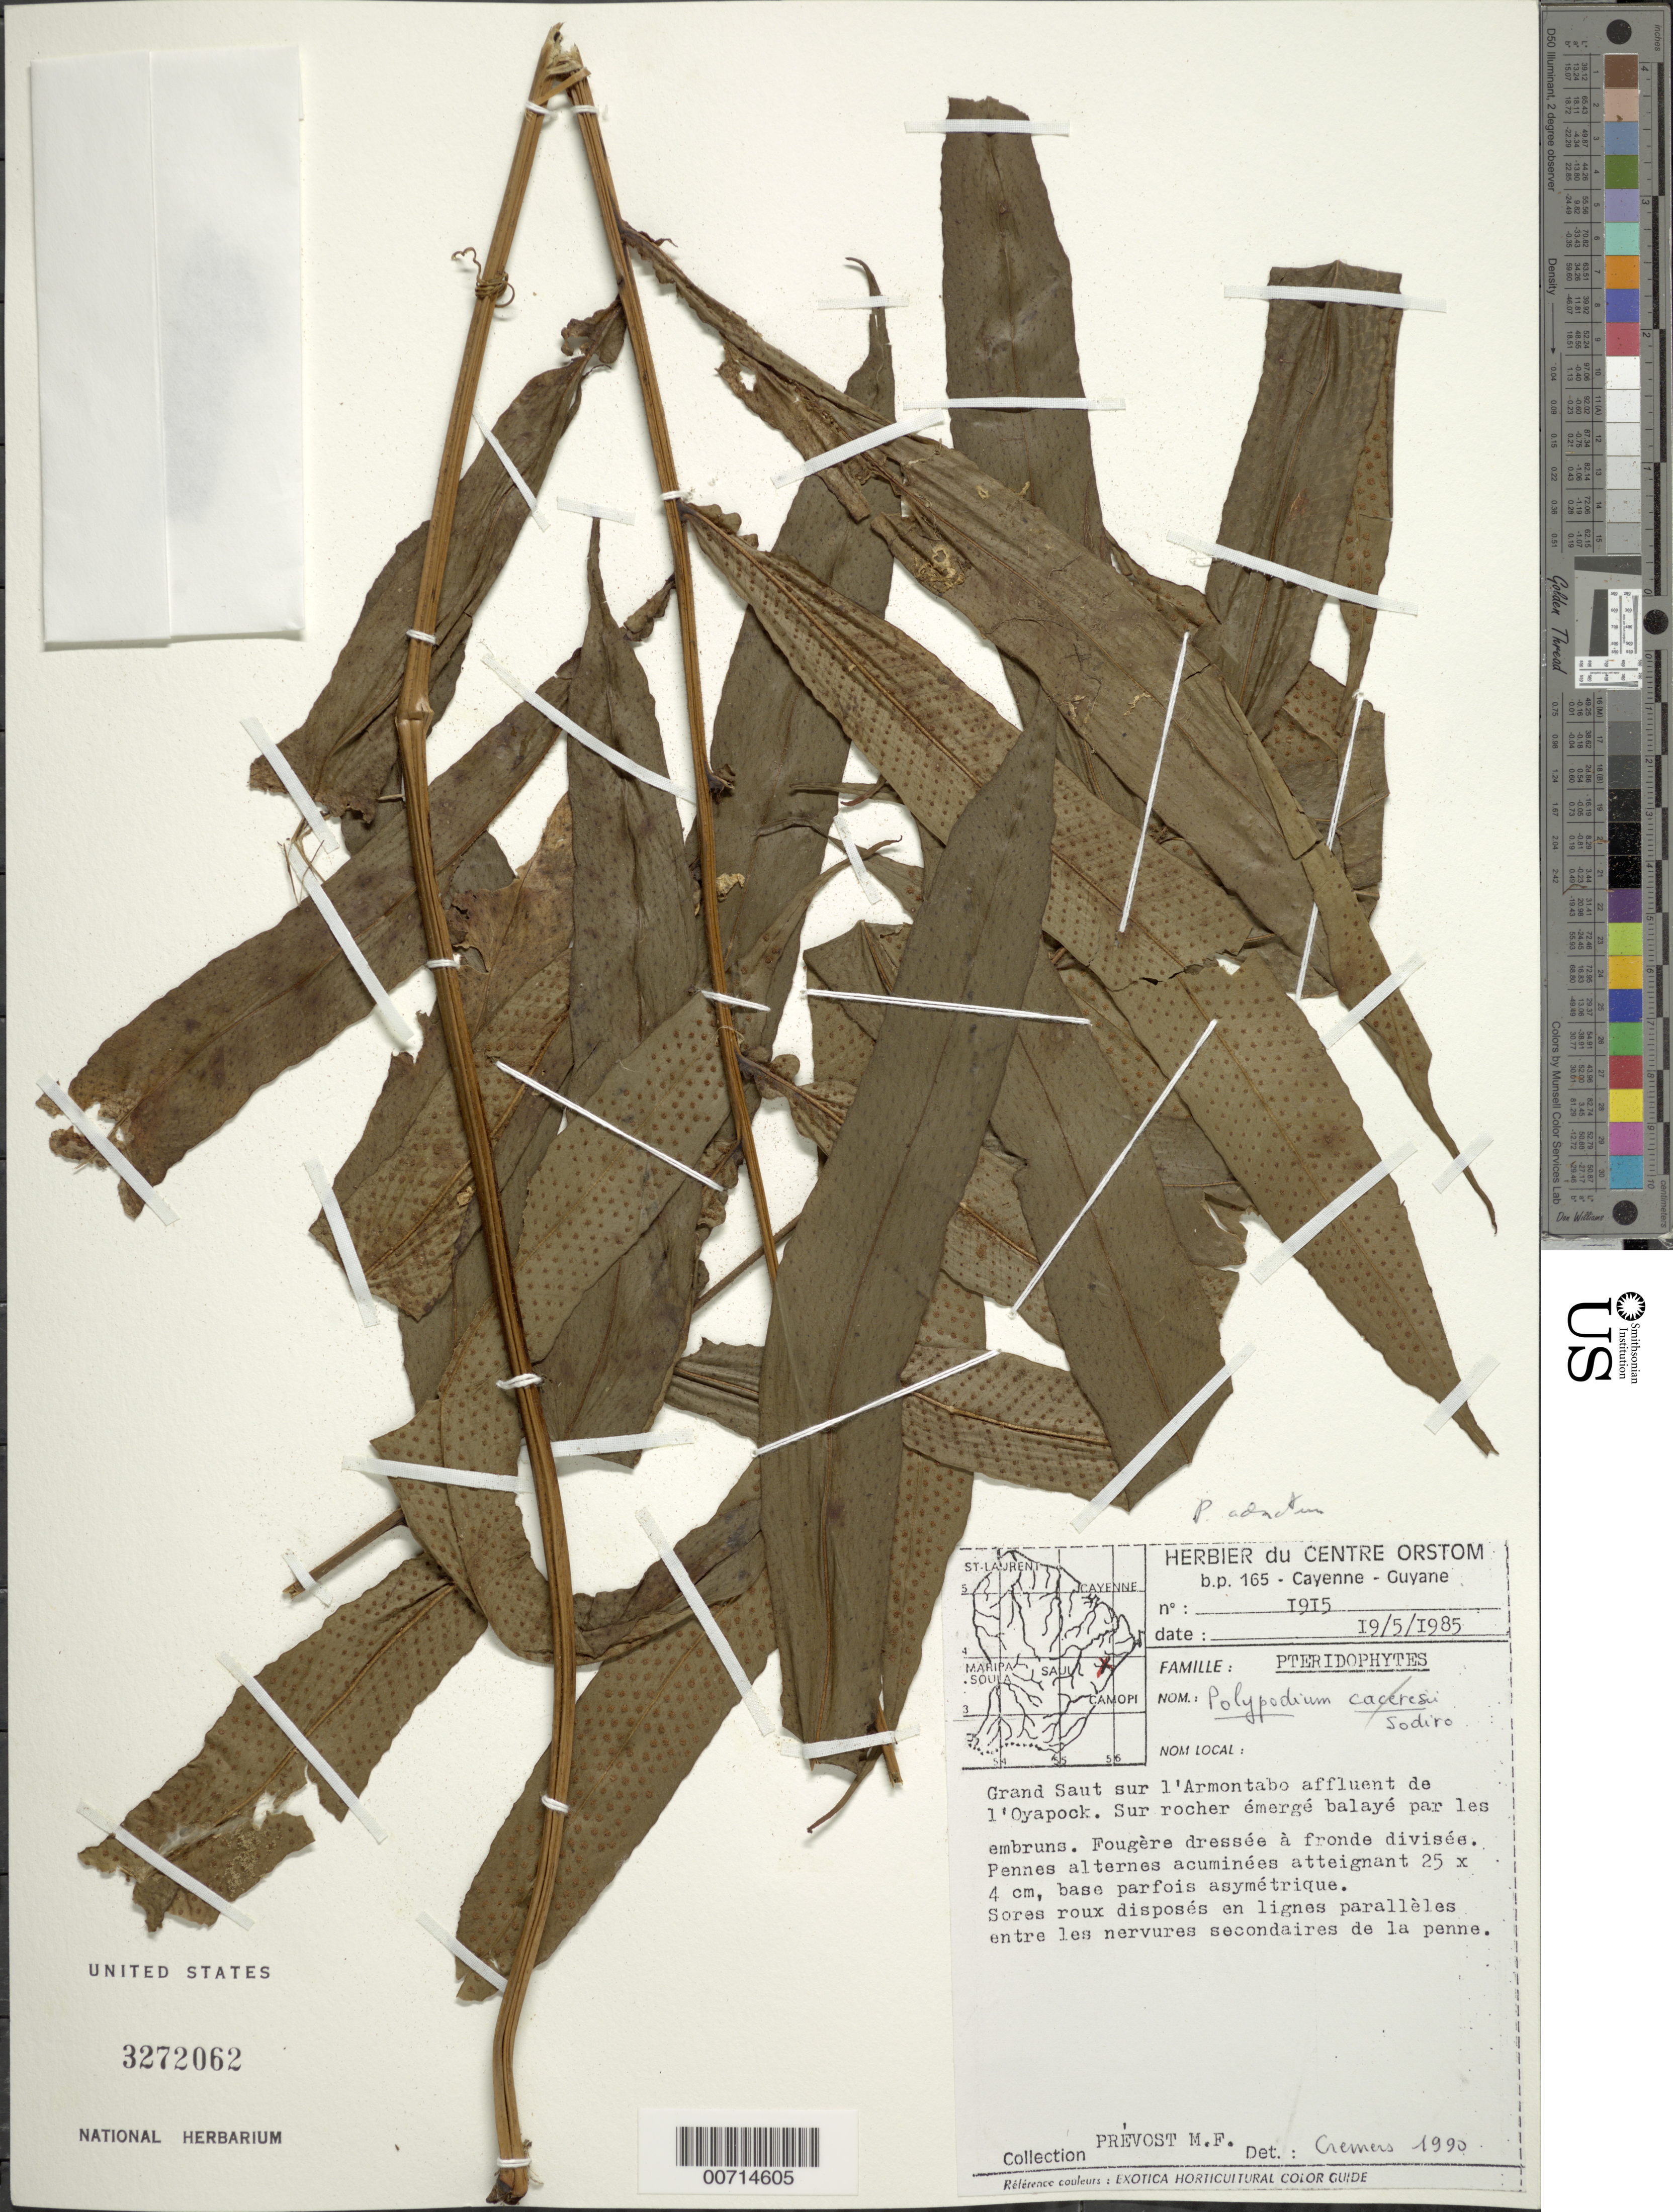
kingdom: Plantae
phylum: Tracheophyta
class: Polypodiopsida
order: Polypodiales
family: Polypodiaceae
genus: Serpocaulon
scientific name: Serpocaulon adnatum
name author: (Kunze ex Klotzsch) A.R. Sm.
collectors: M.-F. Prévost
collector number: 1915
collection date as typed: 19-May-85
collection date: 1985-05-19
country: French Guiana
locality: Grand Saut sur l'Armontabo afflueny de l'Oyopock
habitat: On rocks sprayed by waterfall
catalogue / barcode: US 3272062